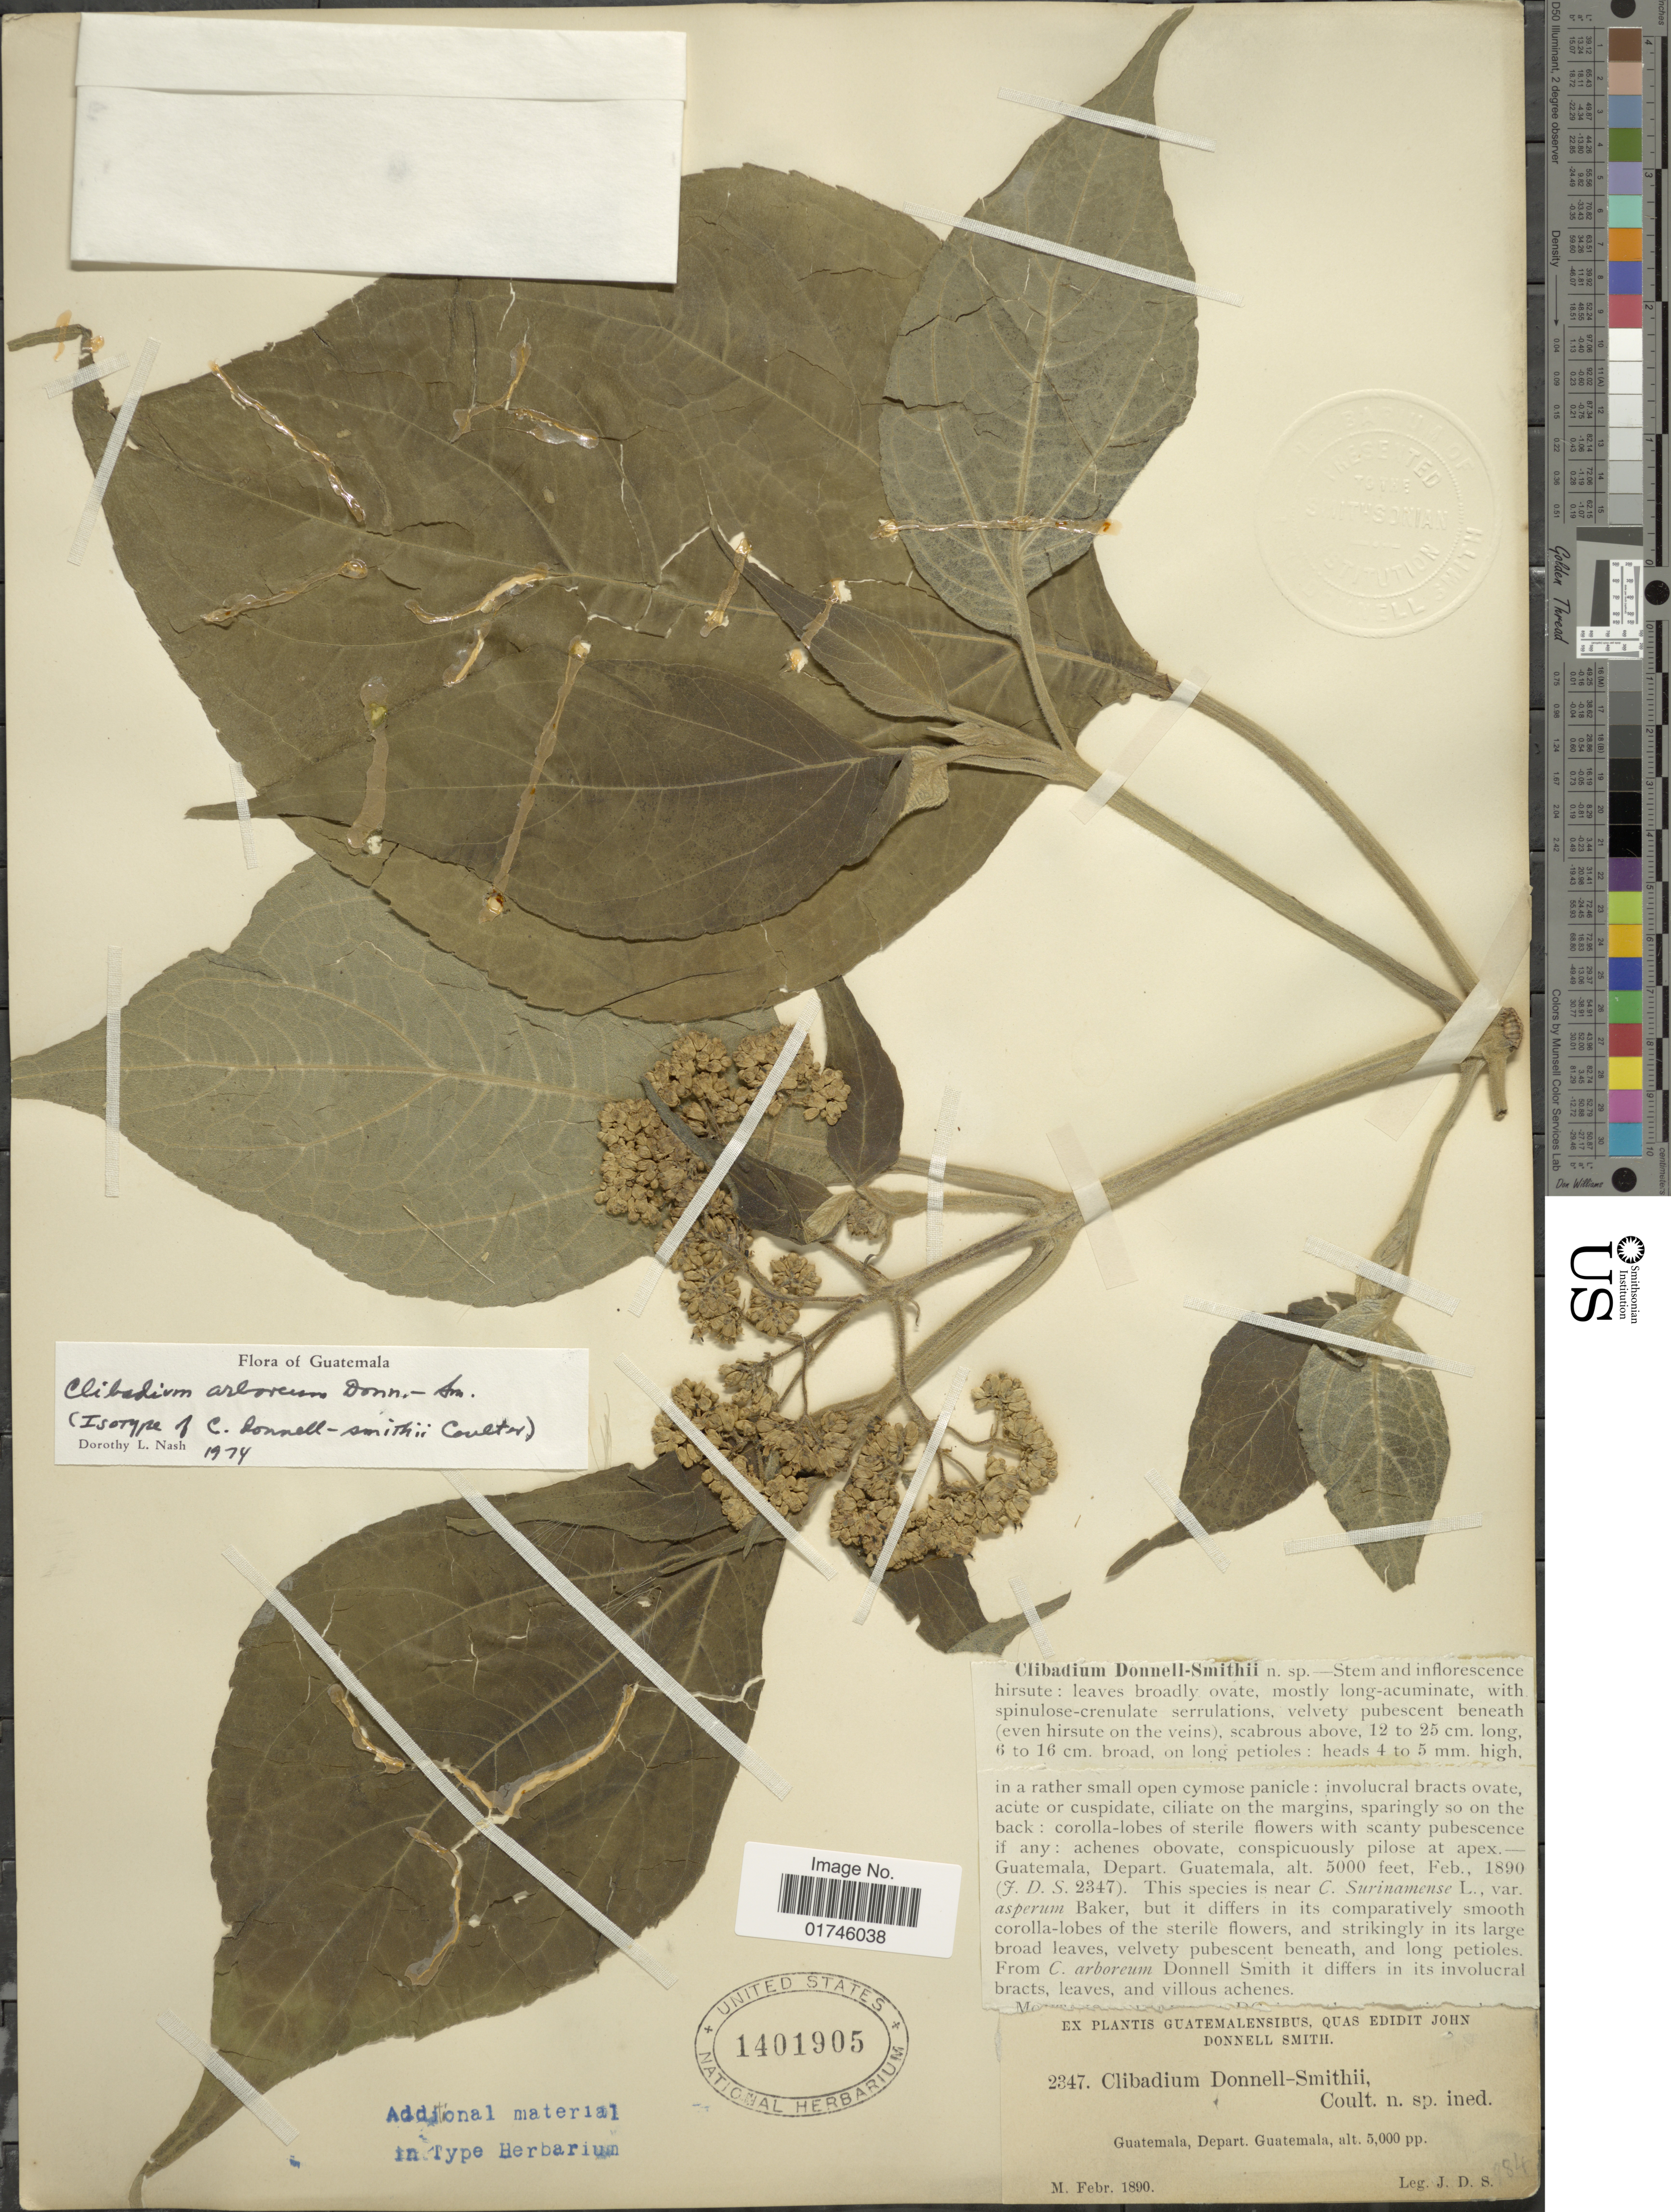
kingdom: Plantae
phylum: Tracheophyta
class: Magnoliopsida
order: Asterales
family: Asteraceae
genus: Clibadium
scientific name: Clibadium arboreum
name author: Donn. Sm.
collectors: J. Donnell Smith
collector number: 2347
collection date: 1890-02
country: Guatemala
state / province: Guatemala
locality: Guatemala. Depart. Guatemala.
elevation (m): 1524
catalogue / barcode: US 1401905